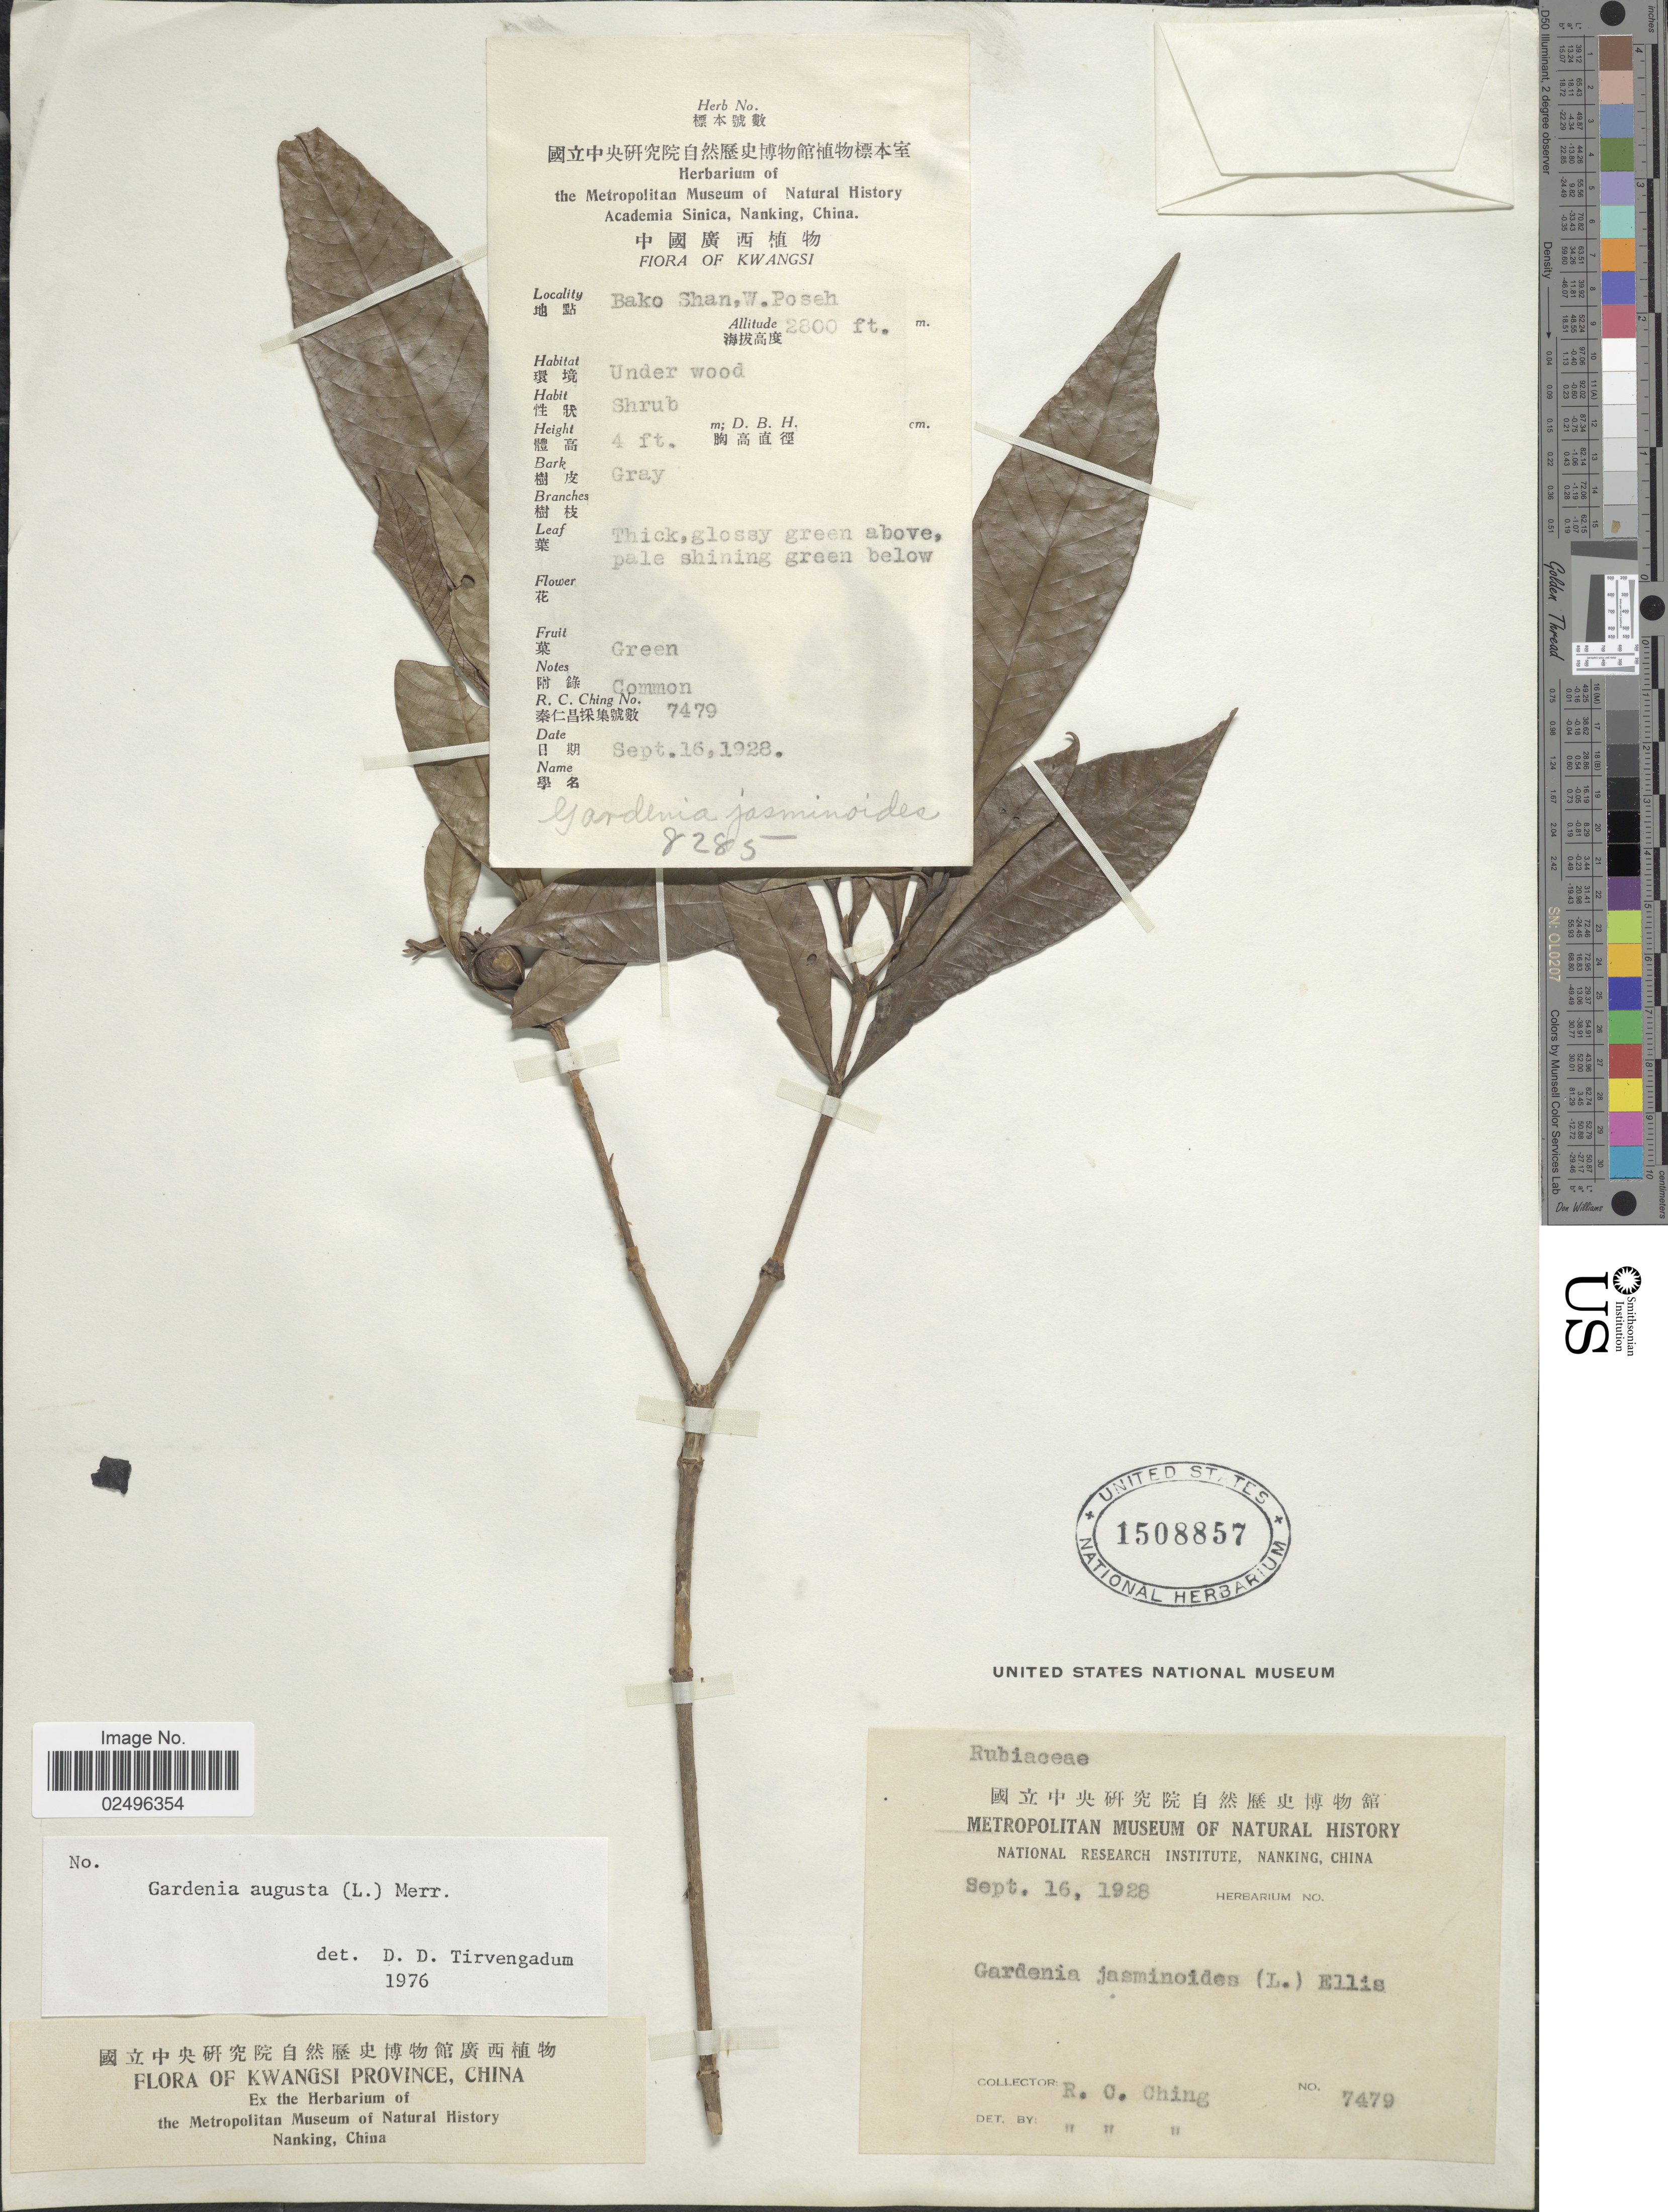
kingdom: Plantae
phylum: Tracheophyta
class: Magnoliopsida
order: Gentianales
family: Rubiaceae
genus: Gardenia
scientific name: Gardenia augusta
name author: (L.) Merr.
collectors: R. C. Ching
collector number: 7479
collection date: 1928-09-16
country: China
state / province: Guangxi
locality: Kwangsi Province, Bako Shan, W Posah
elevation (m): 853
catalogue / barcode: US 1508857